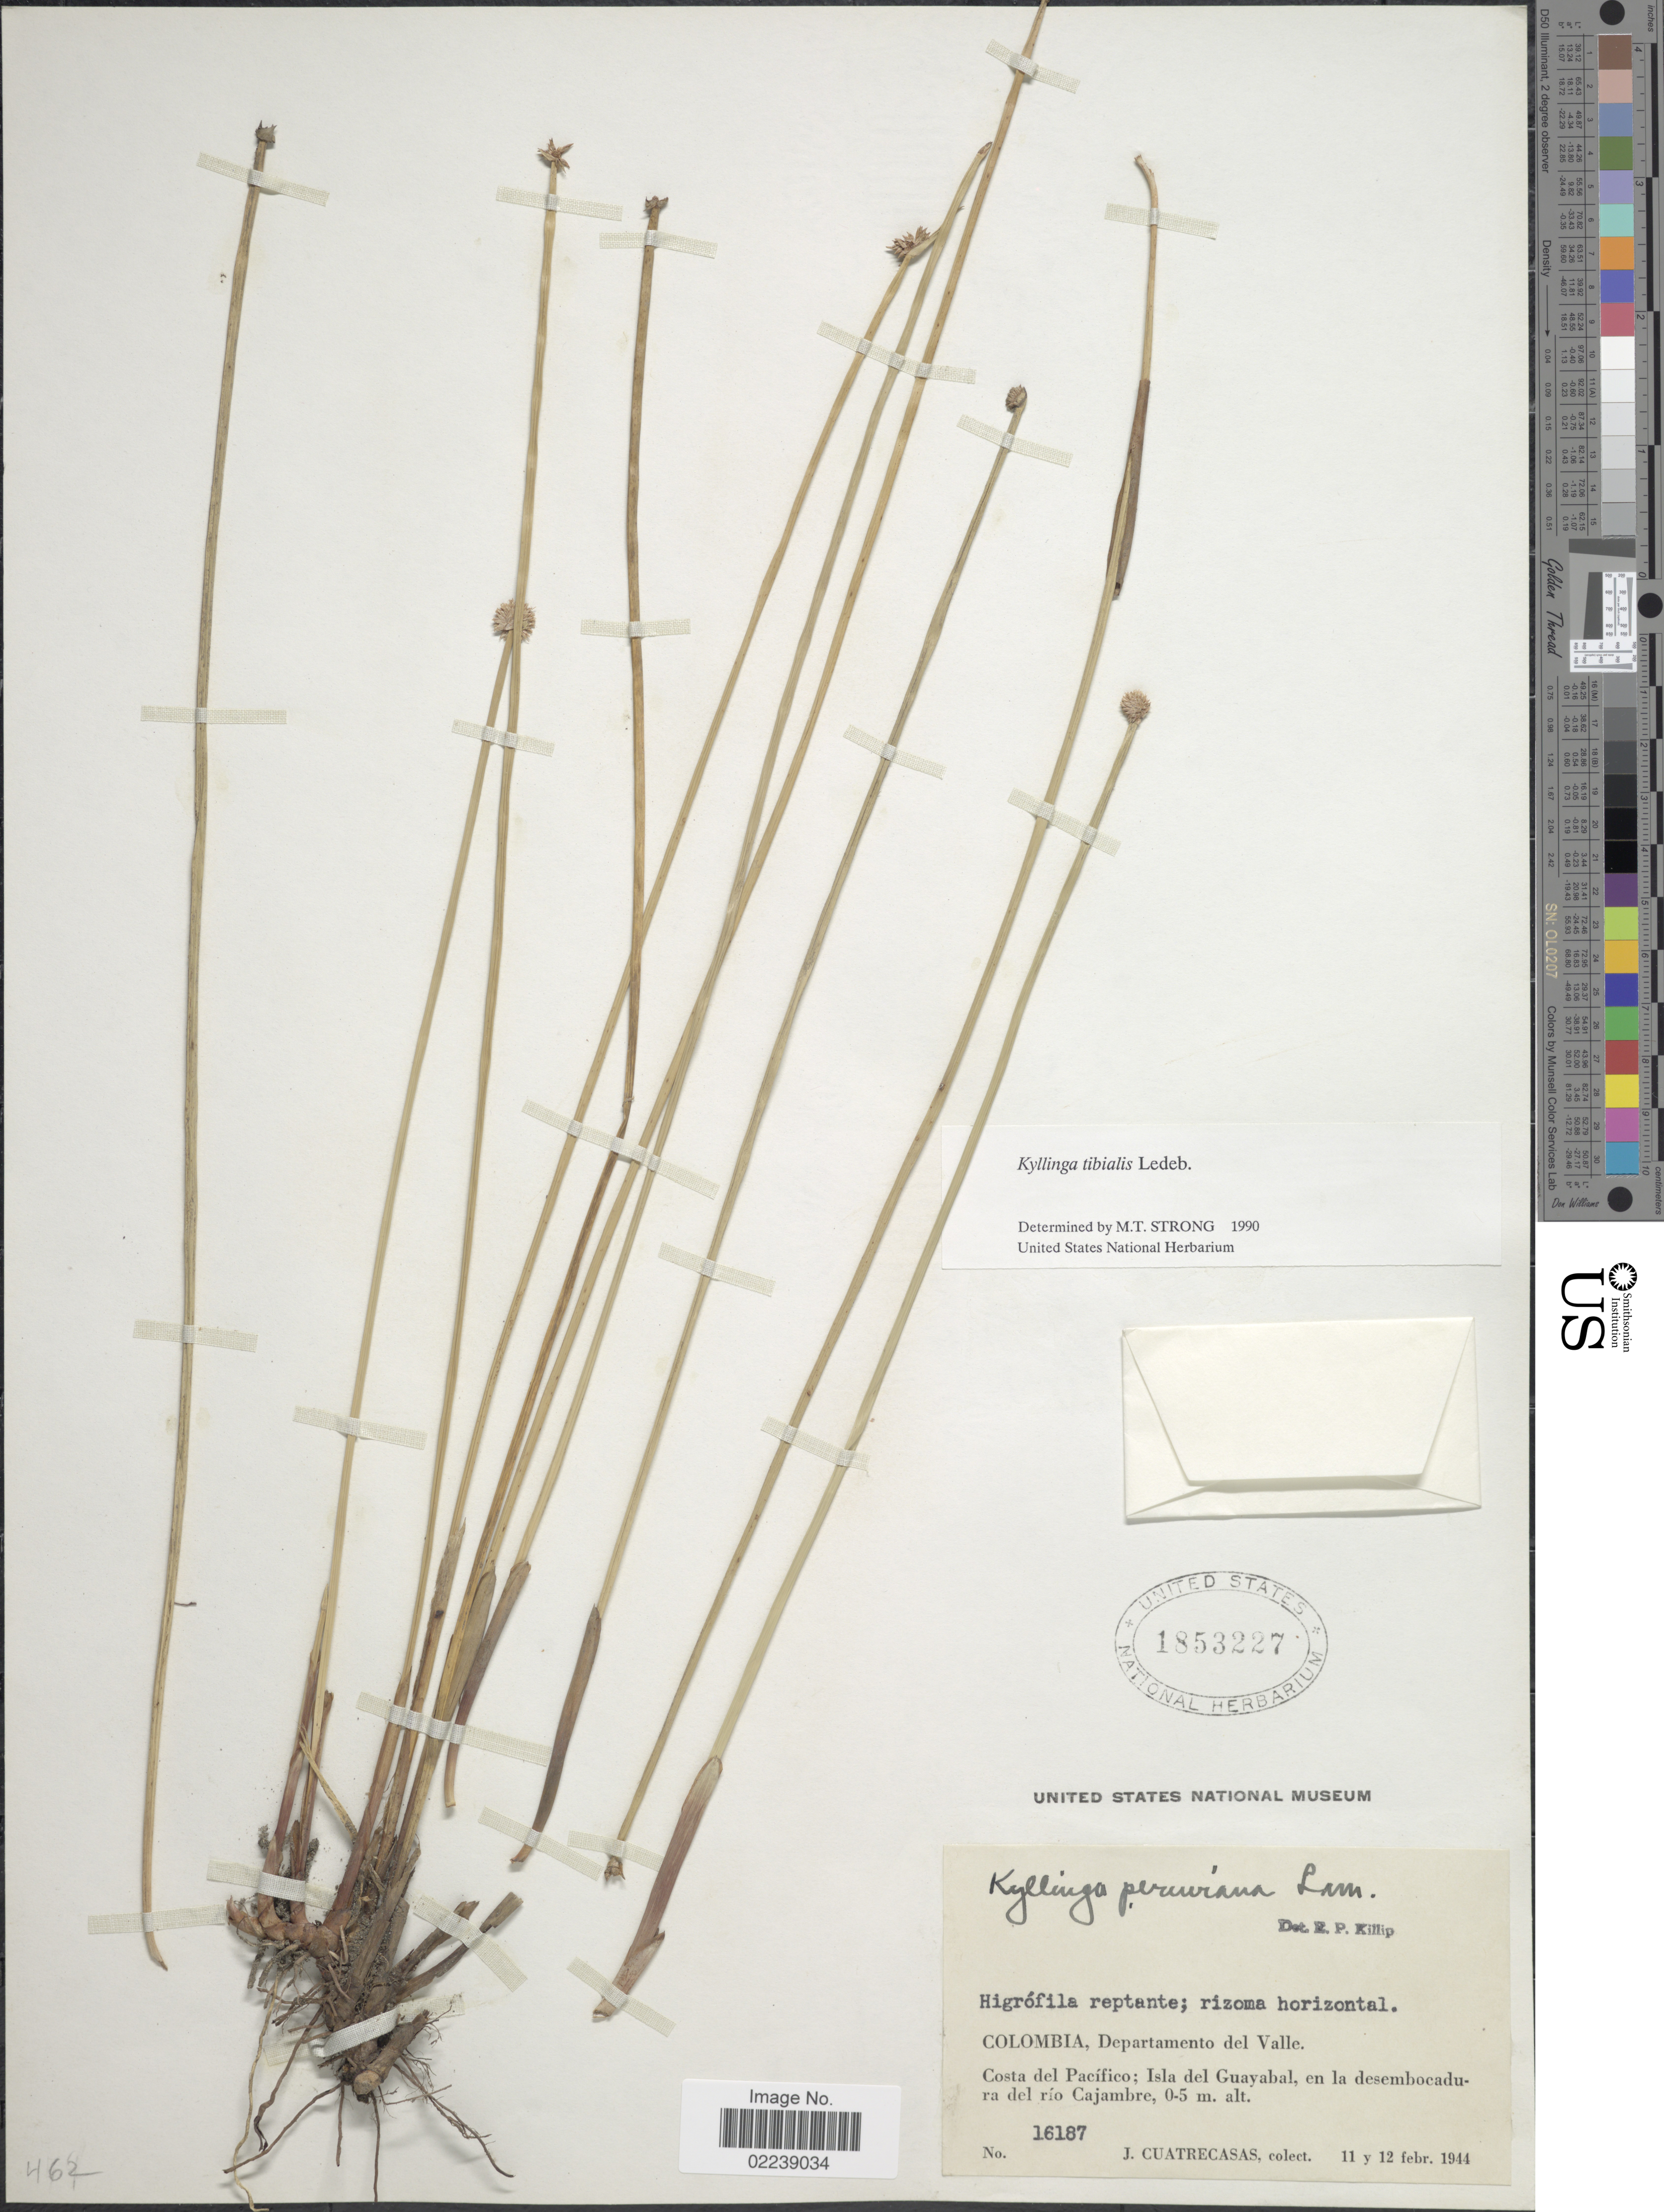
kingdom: Plantae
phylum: Tracheophyta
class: Liliopsida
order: Poales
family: Cyperaceae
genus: Cyperus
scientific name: Cyperus obtusatus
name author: (J. Presl & C. Presl) Mattf. & Kük.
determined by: Strong, M. T., (US), Smithsonian Institution - National Museum of Natural History (UNITED STATES)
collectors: J. Cuatrecasas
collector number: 16187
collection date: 1944-02-11/1944-02-12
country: Colombia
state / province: Valle del Cauca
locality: Departamento del Valle, Costa del Pacifico, Isla del Guayabal, en la desembocadura del rio Cajambre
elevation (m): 0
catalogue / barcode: US 1853227